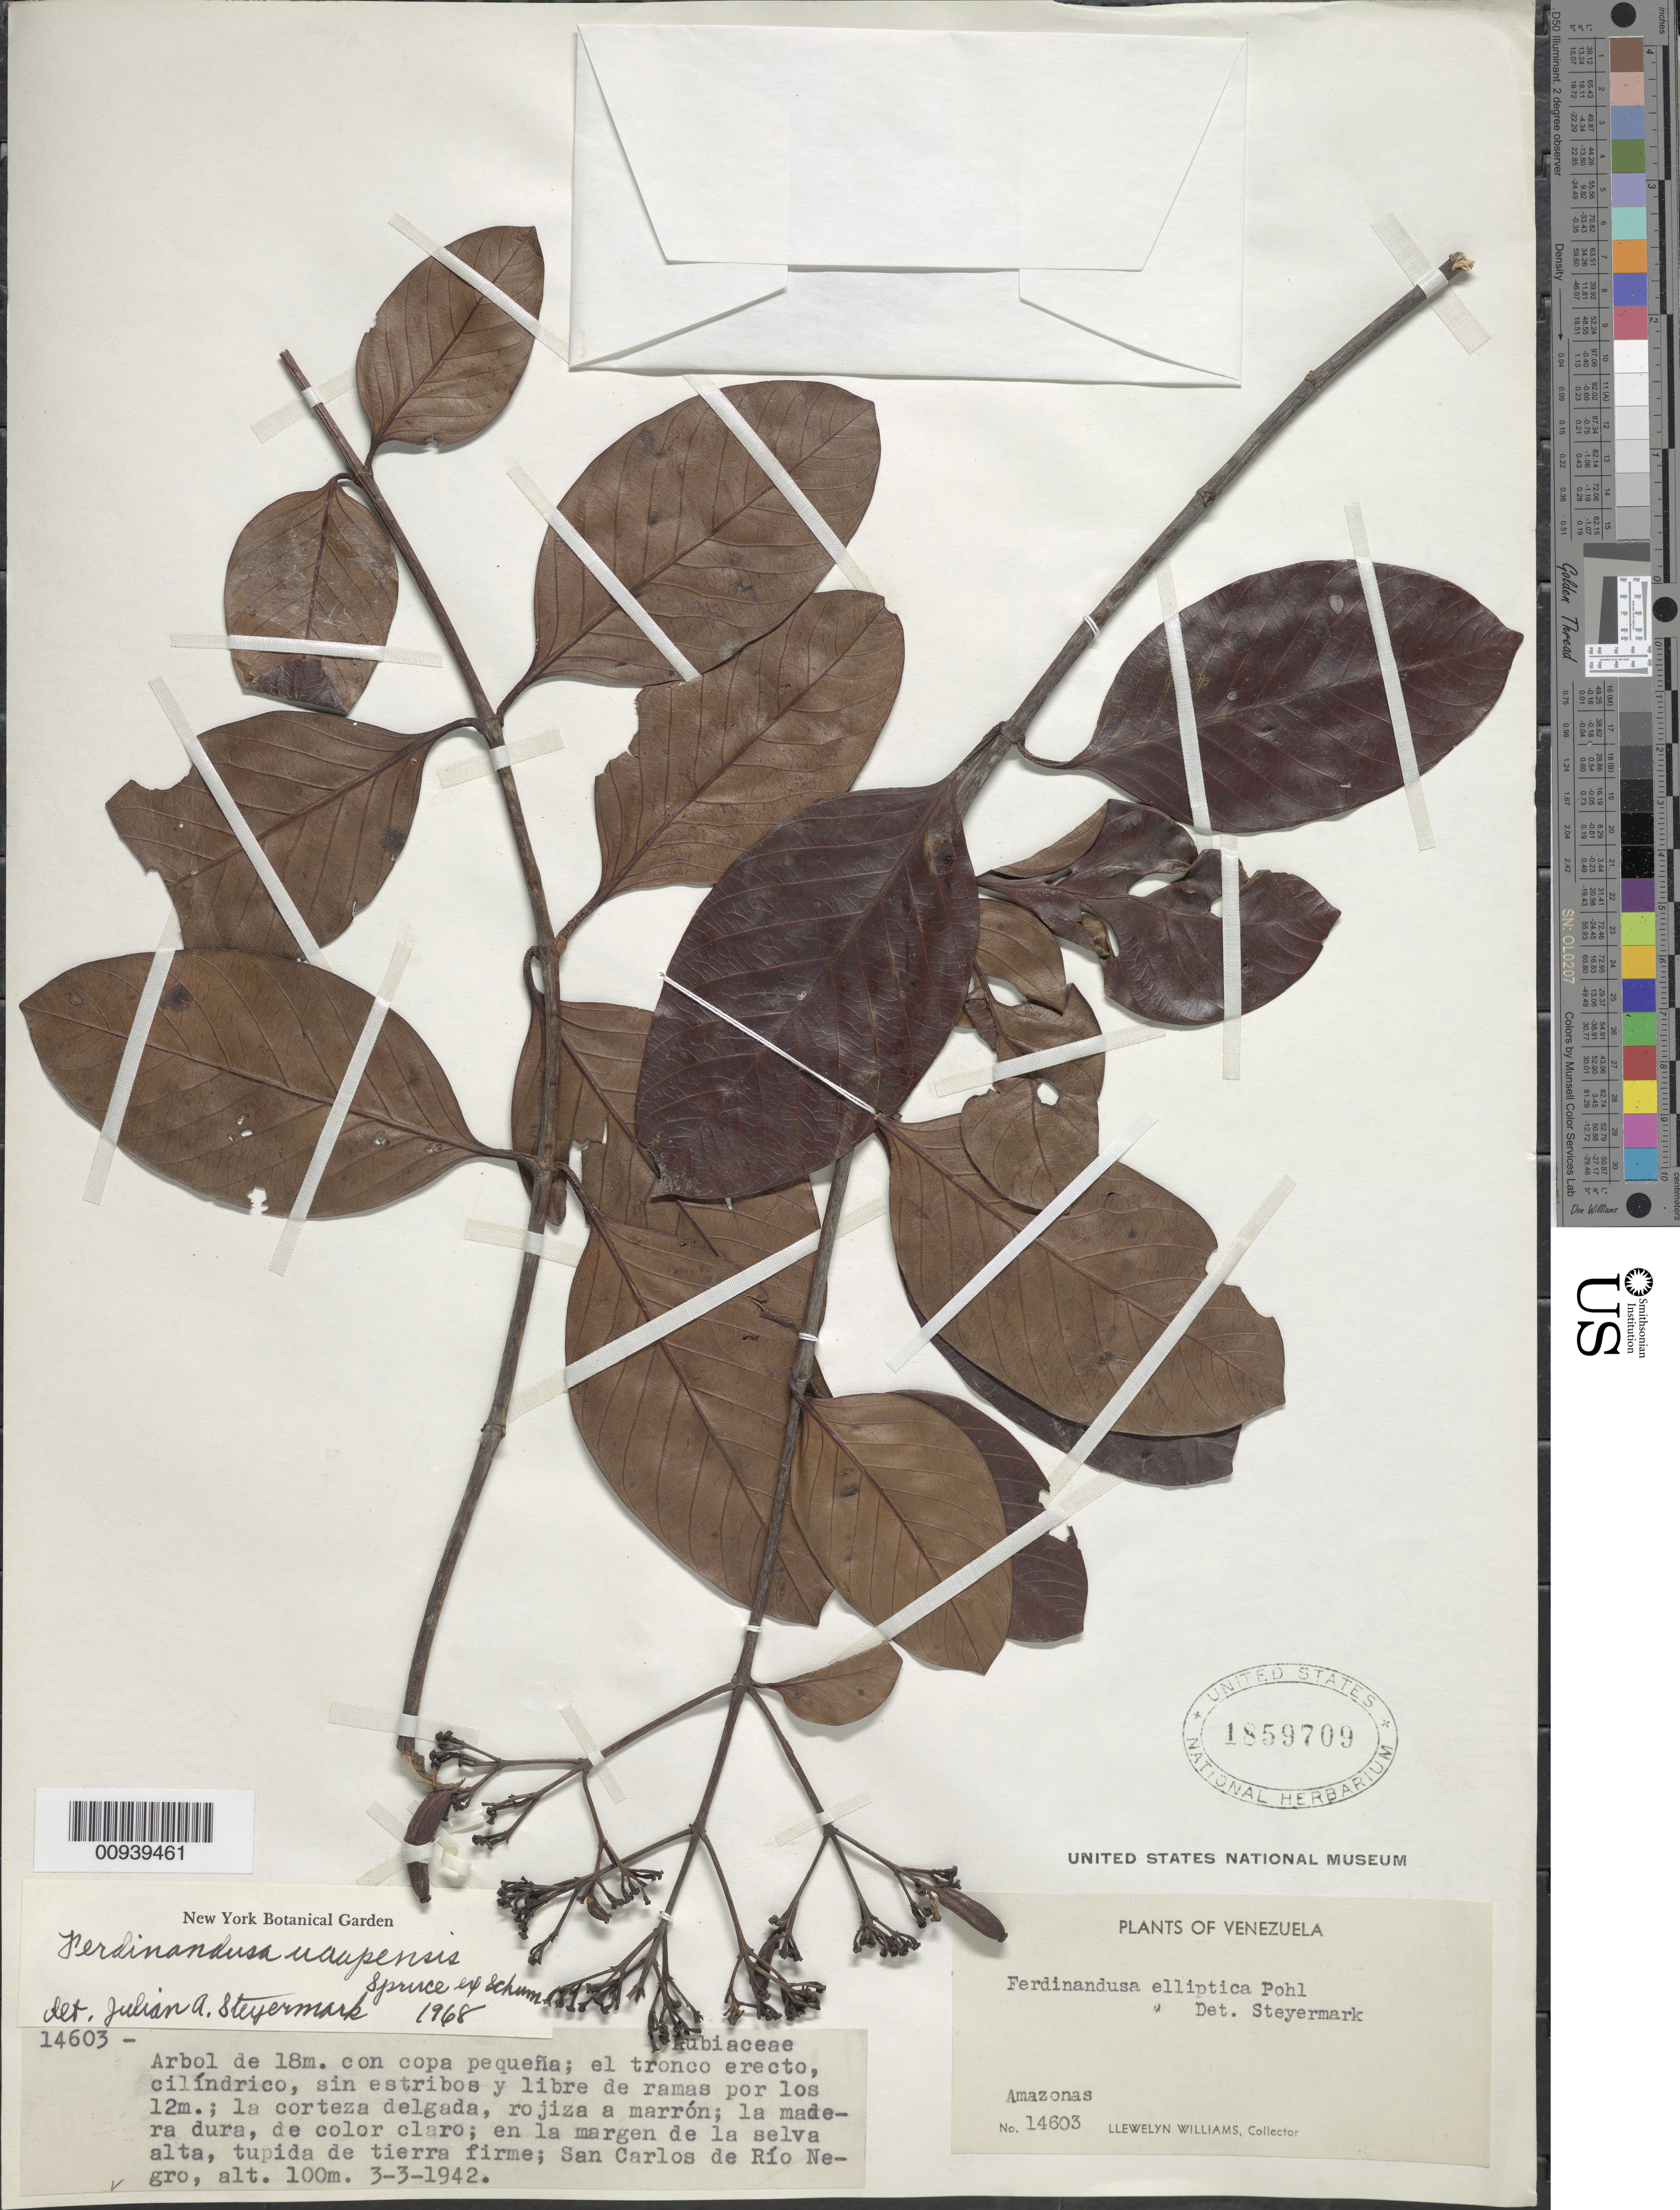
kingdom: Plantae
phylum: Tracheophyta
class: Magnoliopsida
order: Gentianales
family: Rubiaceae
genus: Ferdinandusa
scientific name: Ferdinandusa uaupensis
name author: Spruce ex K. Schum.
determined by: Steyermark, Julian A., (VEN)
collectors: Ll. Williams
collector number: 14603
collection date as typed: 3-Mar-42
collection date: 1942-03-03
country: Venezuela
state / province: Amazonas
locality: San Carlos de Río Negro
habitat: Margen de la selva alta, tupida de tierra firme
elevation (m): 100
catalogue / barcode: US 1859709